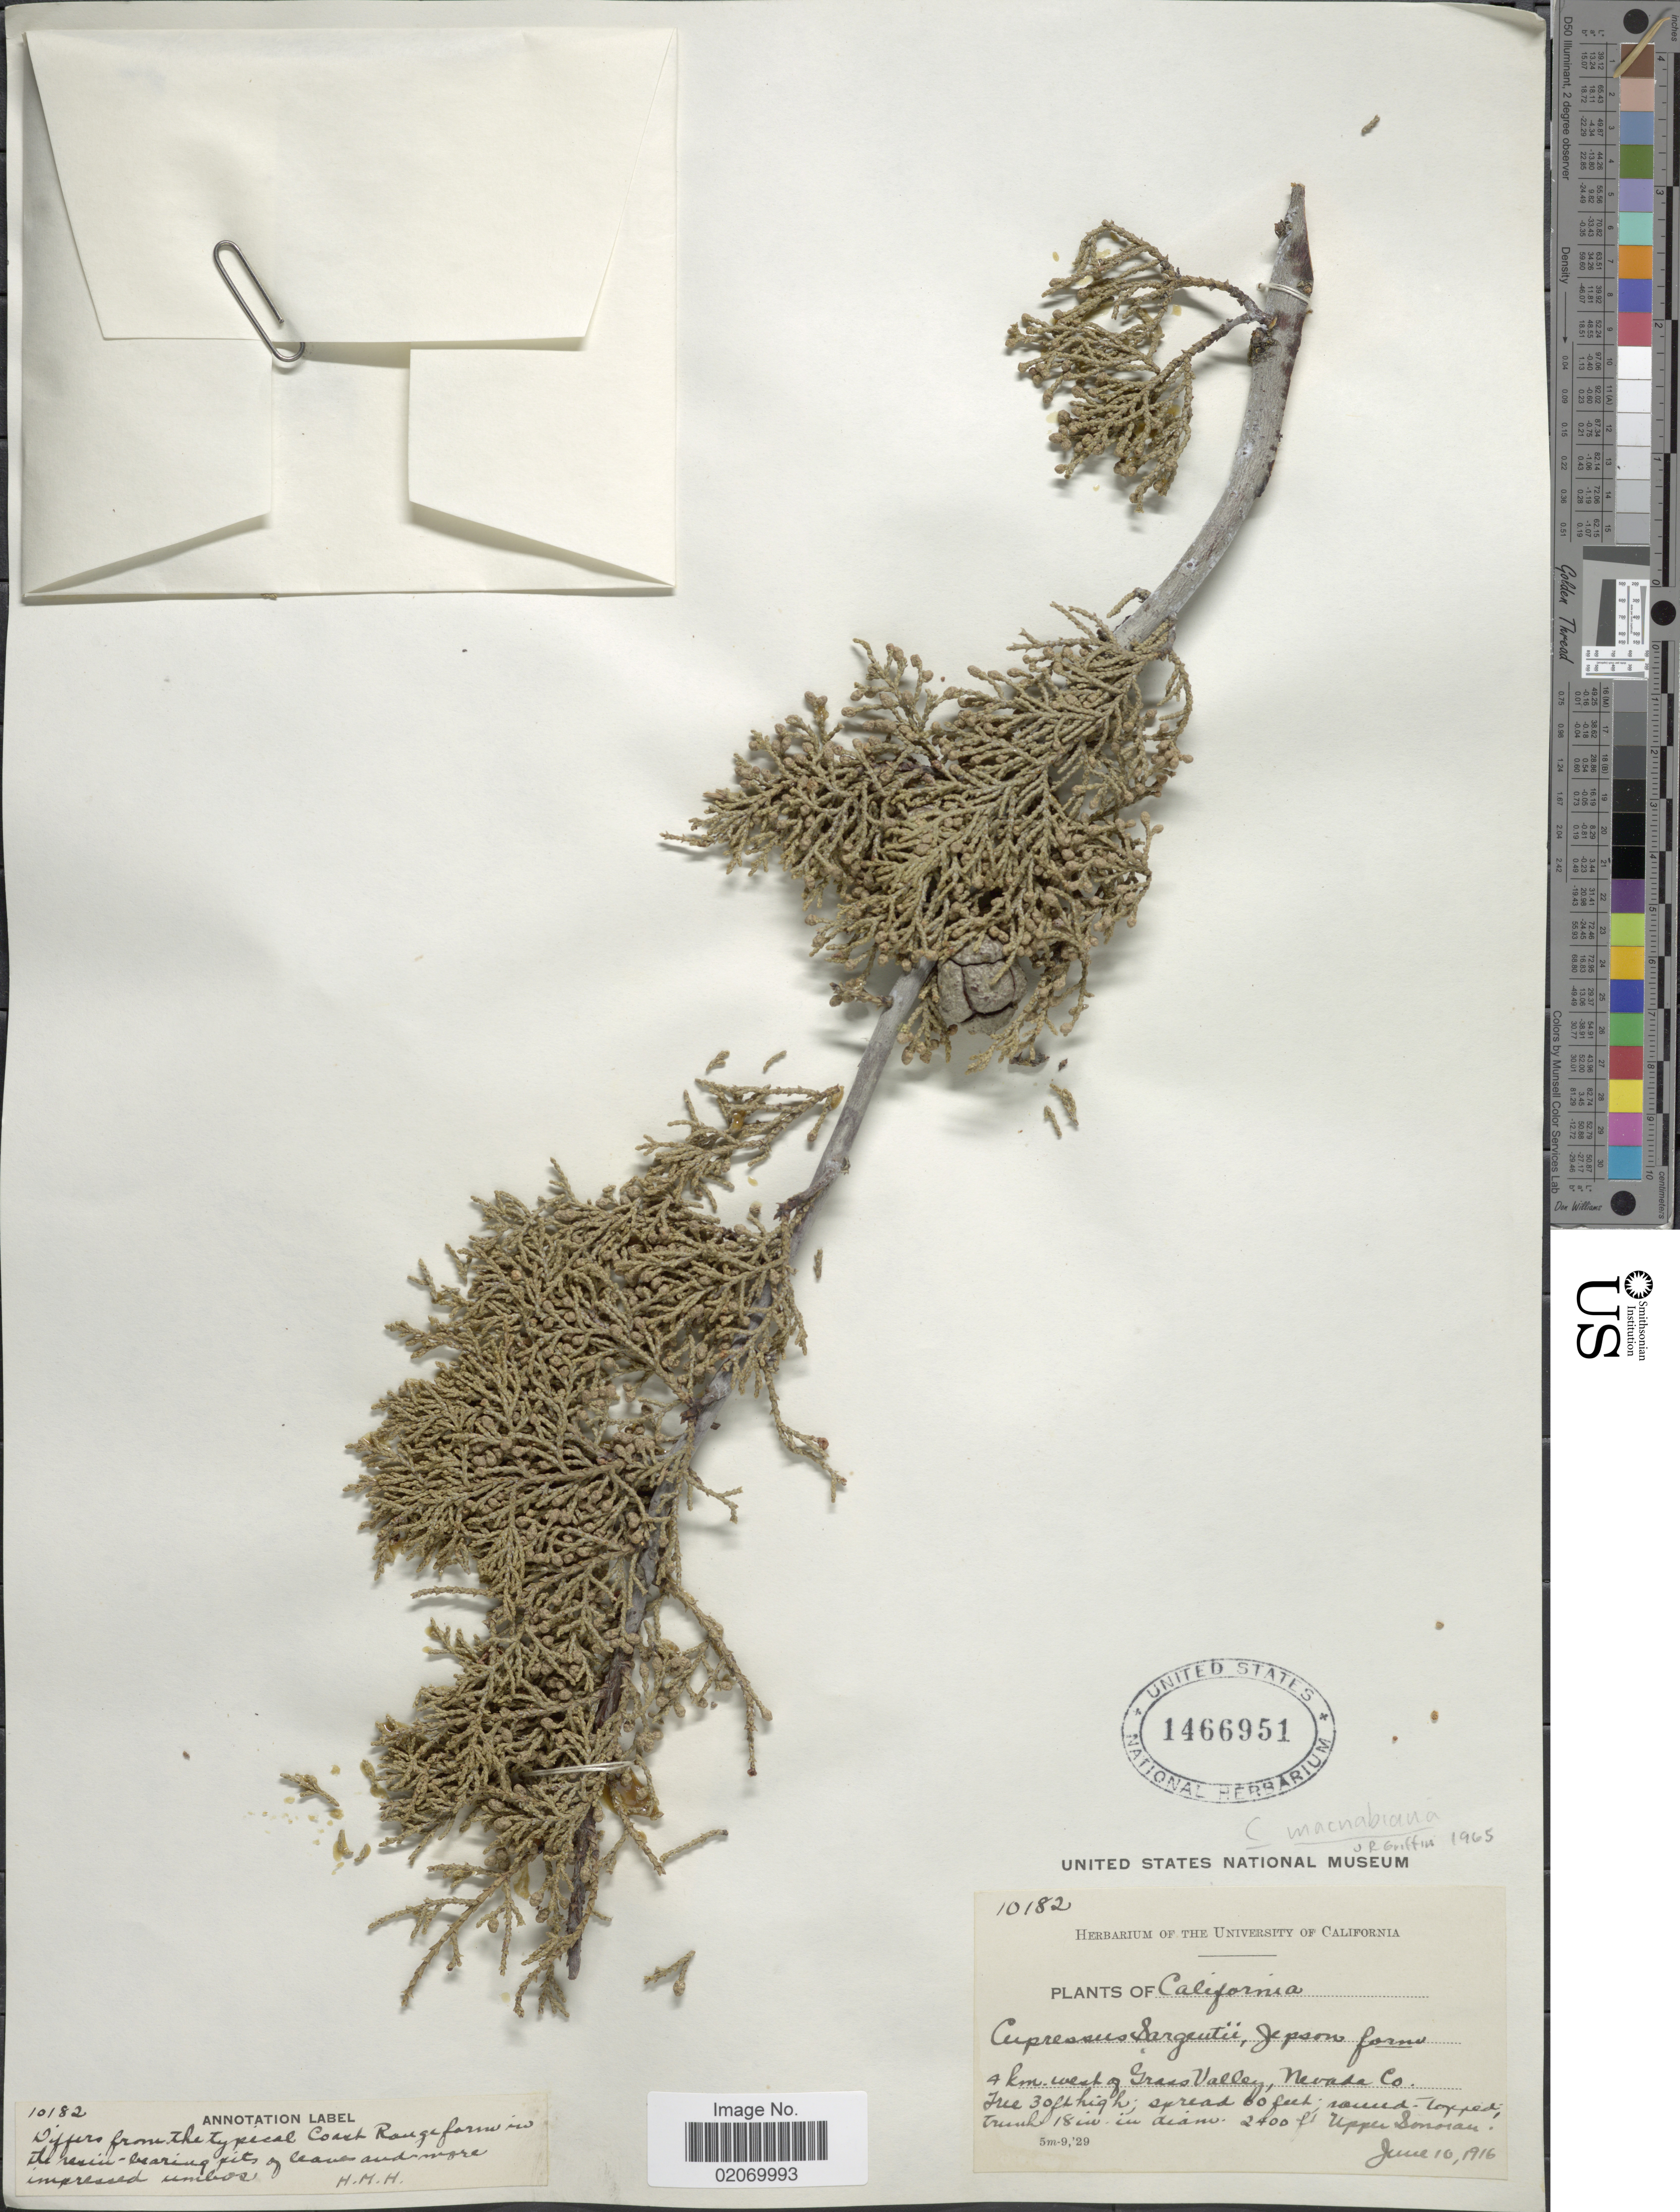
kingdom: Plantae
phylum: Tracheophyta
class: Pinopsida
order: Pinales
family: Cupressaceae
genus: Hesperocyparis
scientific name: Hesperocyparis macnabiana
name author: (A. Murray) Bartel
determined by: (US) Smithsonian Institution - National Museum of Natural History - Department of Botany (UNITED STATES)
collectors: ex herb. Univ. of California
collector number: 10182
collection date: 1916-06-10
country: United States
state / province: California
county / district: Nevada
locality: A km west of Grass Valley, Nevada Co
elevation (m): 732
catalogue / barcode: US 1466951